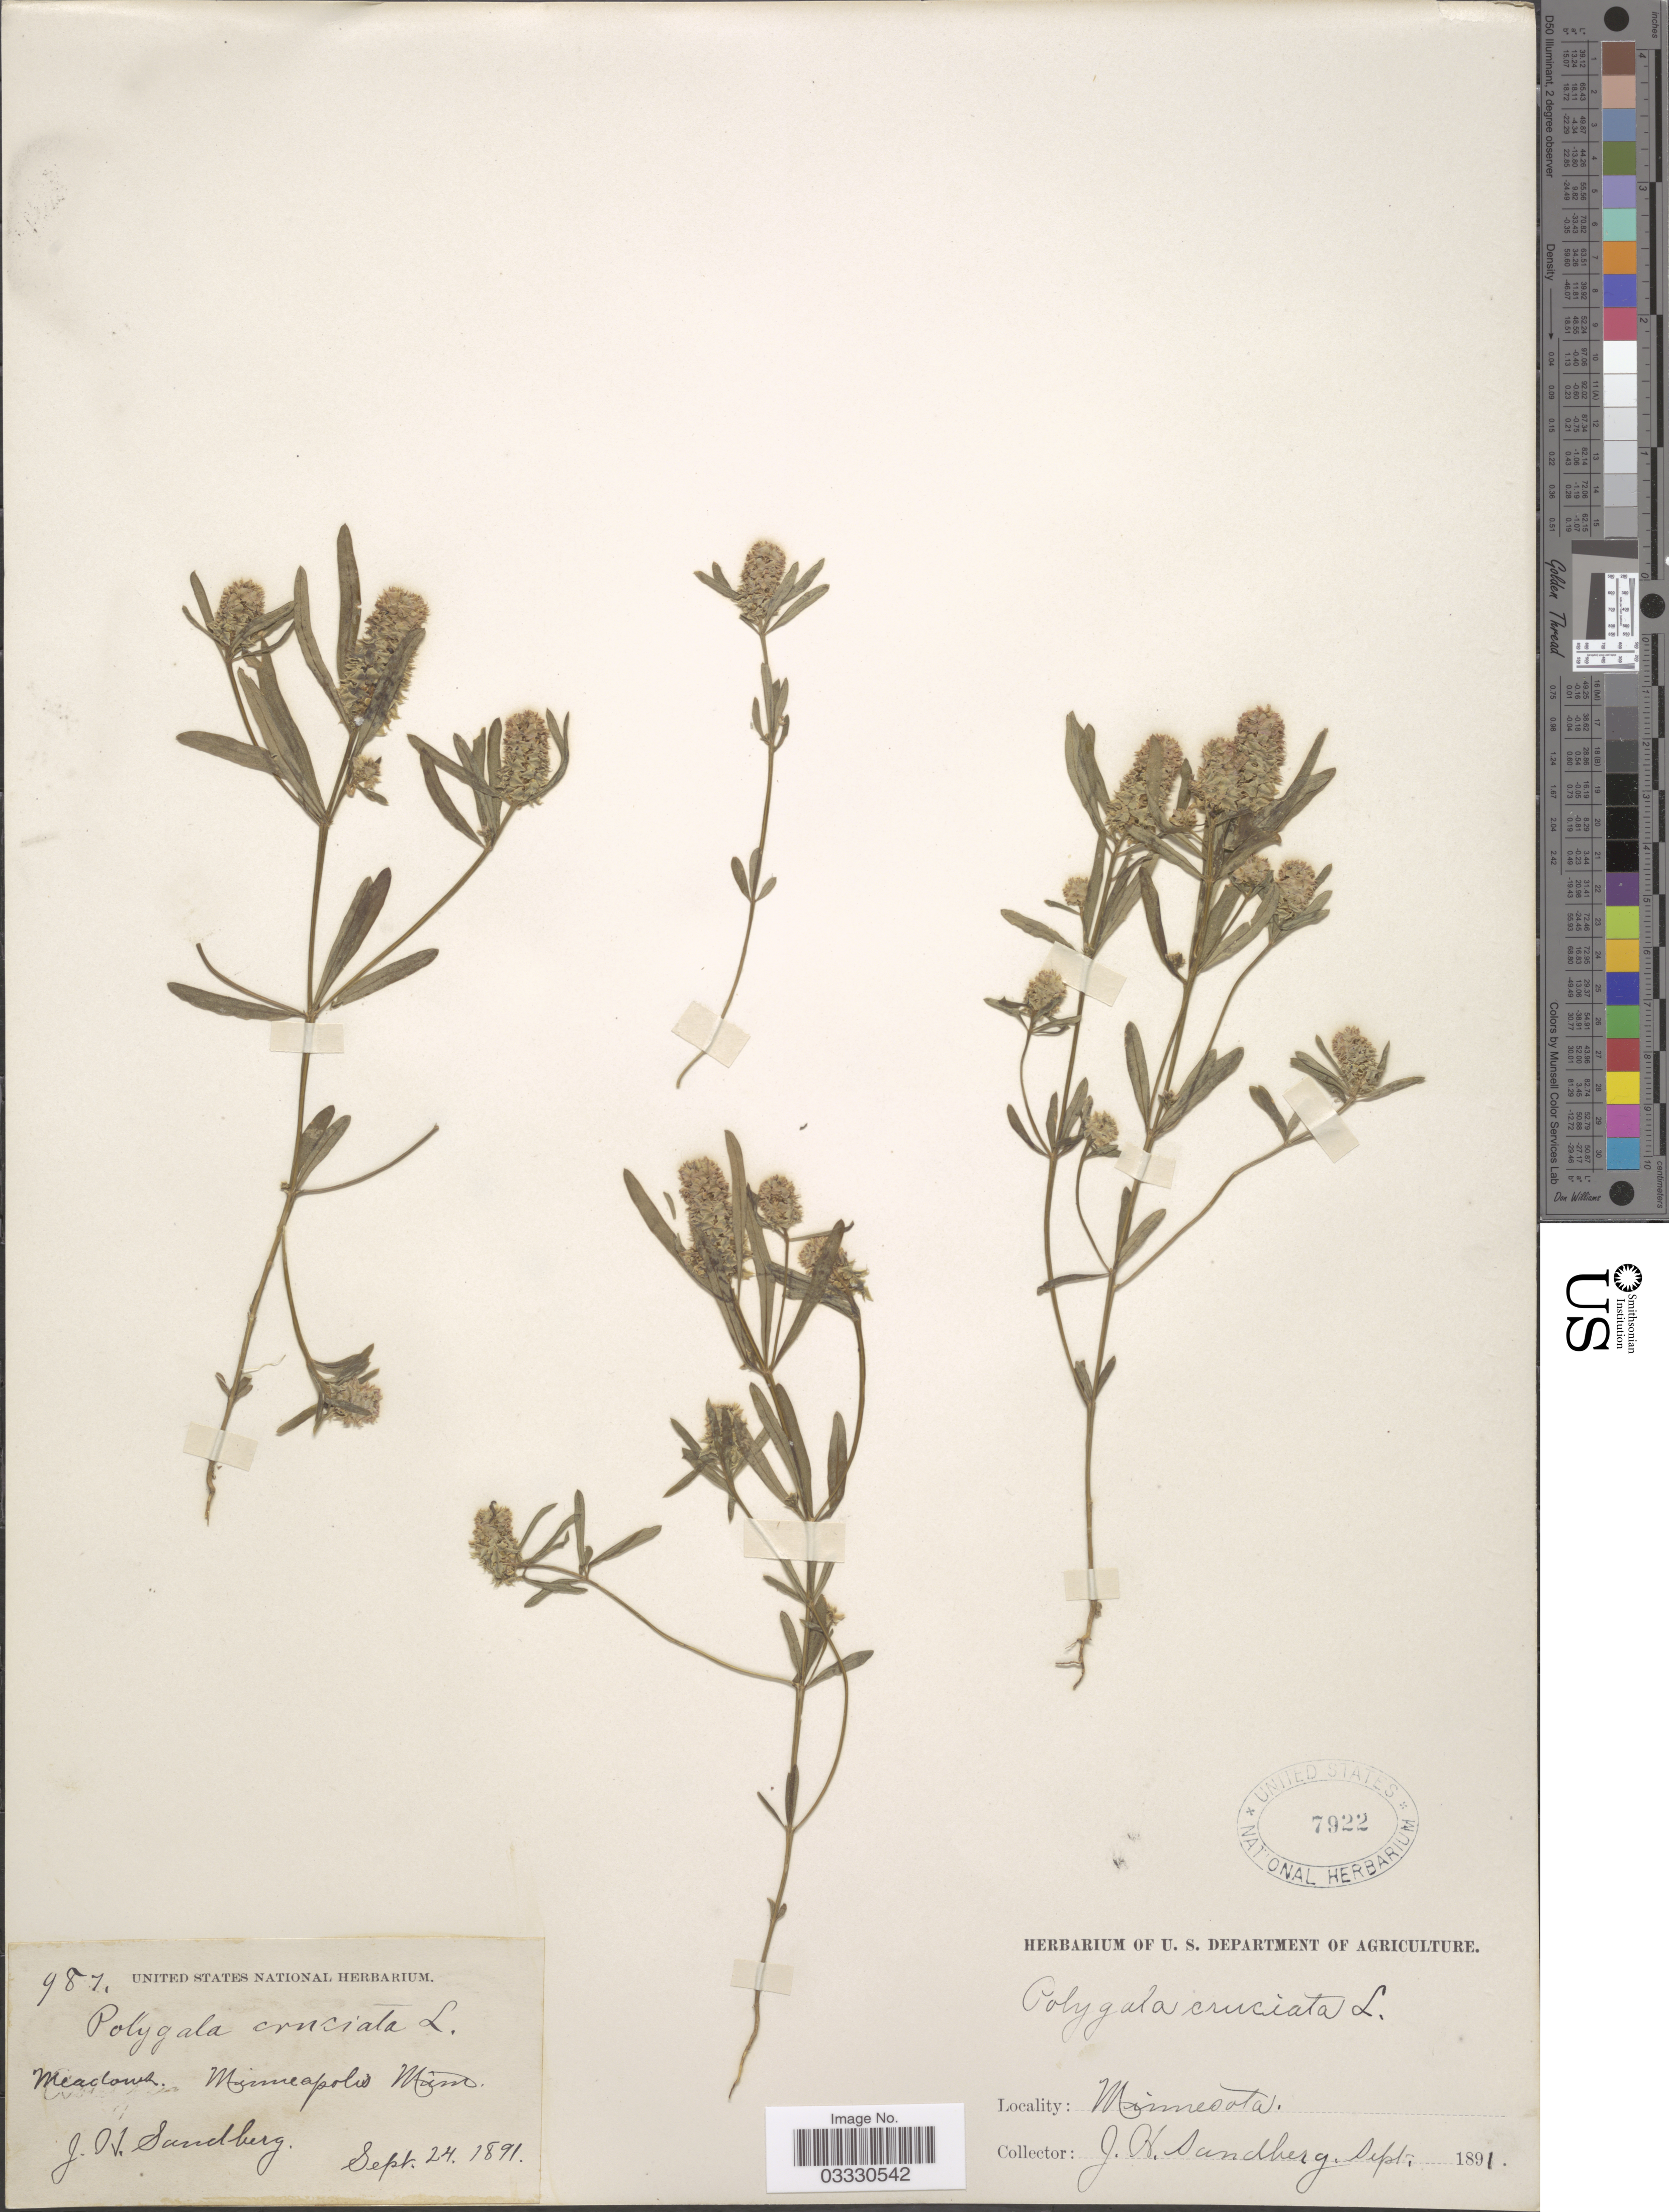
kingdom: Plantae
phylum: Tracheophyta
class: Magnoliopsida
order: Fabales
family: Polygalaceae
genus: Polygala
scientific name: Polygala cruciata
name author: L.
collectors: J. H. Sandberg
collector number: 987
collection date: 1891-09-24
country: United States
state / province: Minnesota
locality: Meadows, Minneapolis.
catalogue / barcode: US 7922